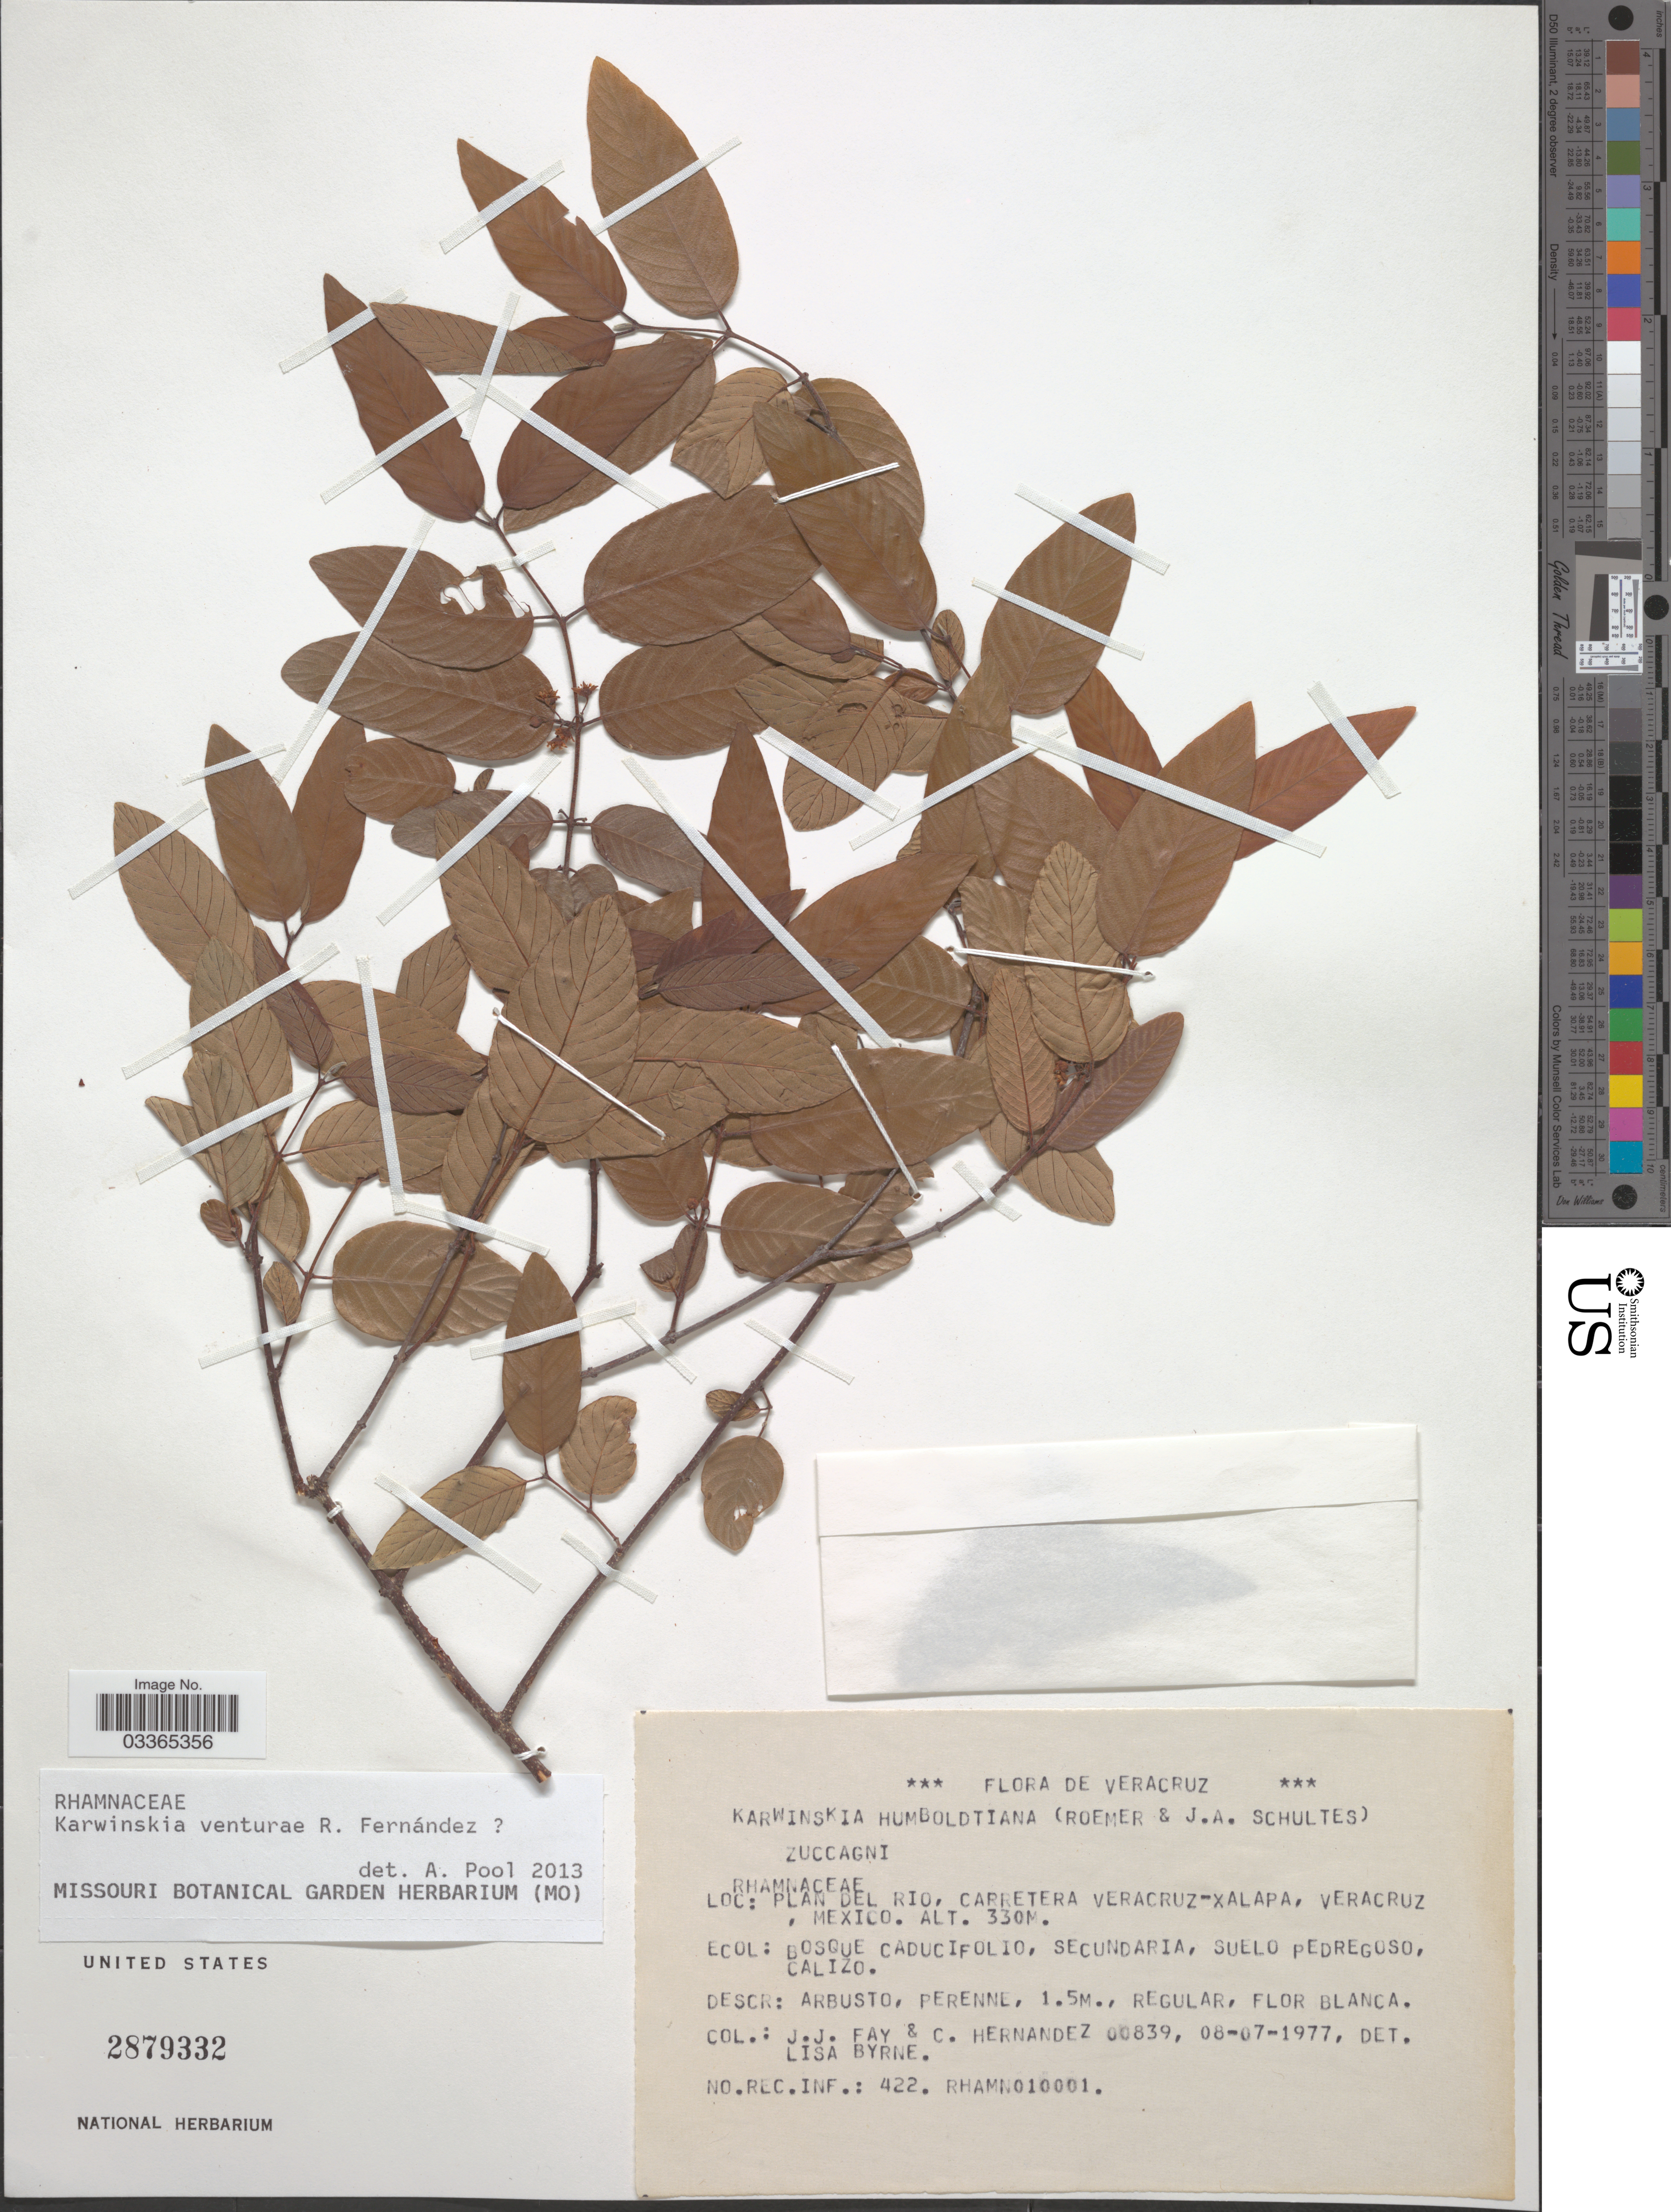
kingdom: Plantae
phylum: Tracheophyta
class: Magnoliopsida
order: Rosales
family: Rhamnaceae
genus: Karwinskia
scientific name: Karwinskia venturae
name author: Fernández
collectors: J. Fay & C. Hernandez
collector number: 00839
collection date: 1977-07-08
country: Mexico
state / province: Veracruz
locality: Plan del Rio, Carretera Veracruz-Xalapa, Veracruz.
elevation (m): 330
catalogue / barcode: US 2879332